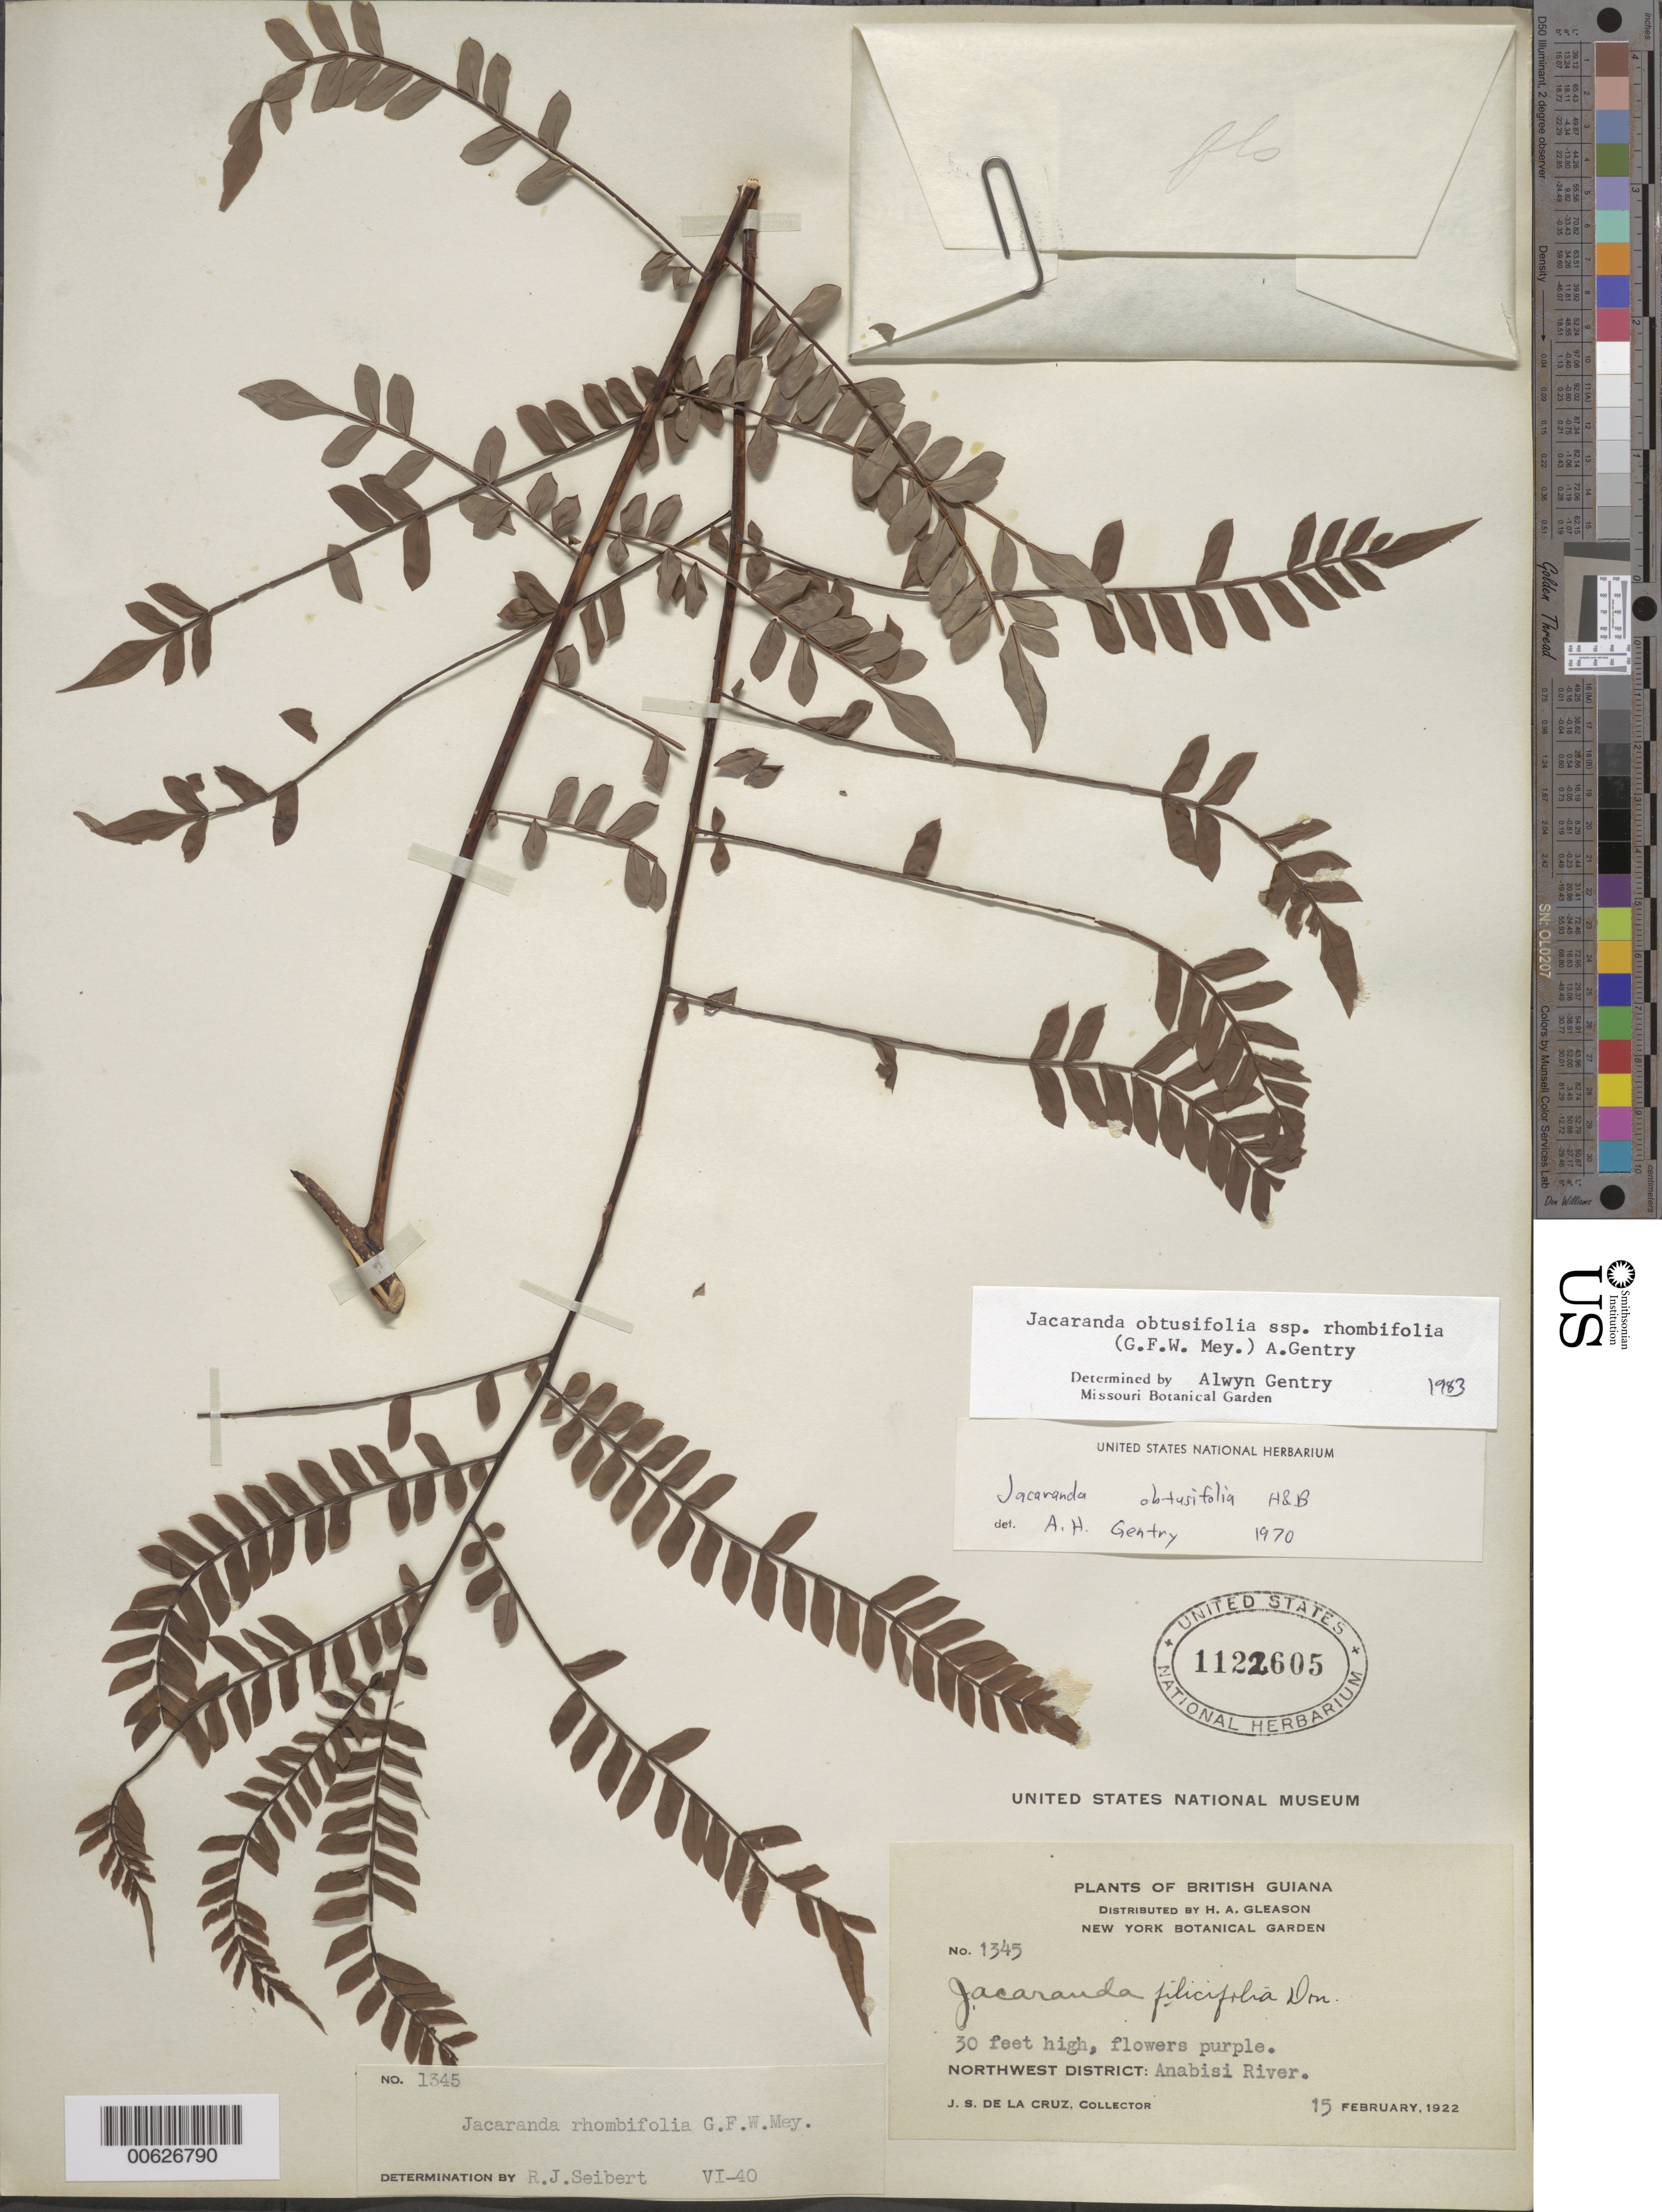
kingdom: Plantae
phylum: Tracheophyta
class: Magnoliopsida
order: Lamiales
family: Bignoniaceae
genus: Jacaranda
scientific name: Jacaranda obtusifolia subsp. rhombifolia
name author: (G. Mey.) A.H. Gentry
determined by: Gentry, A. H.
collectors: J. S. de la Cruz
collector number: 1345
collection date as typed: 15-Feb-22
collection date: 1922-02-15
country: Guyana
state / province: Barima-Waini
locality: Anabisi River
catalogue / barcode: US 1122605